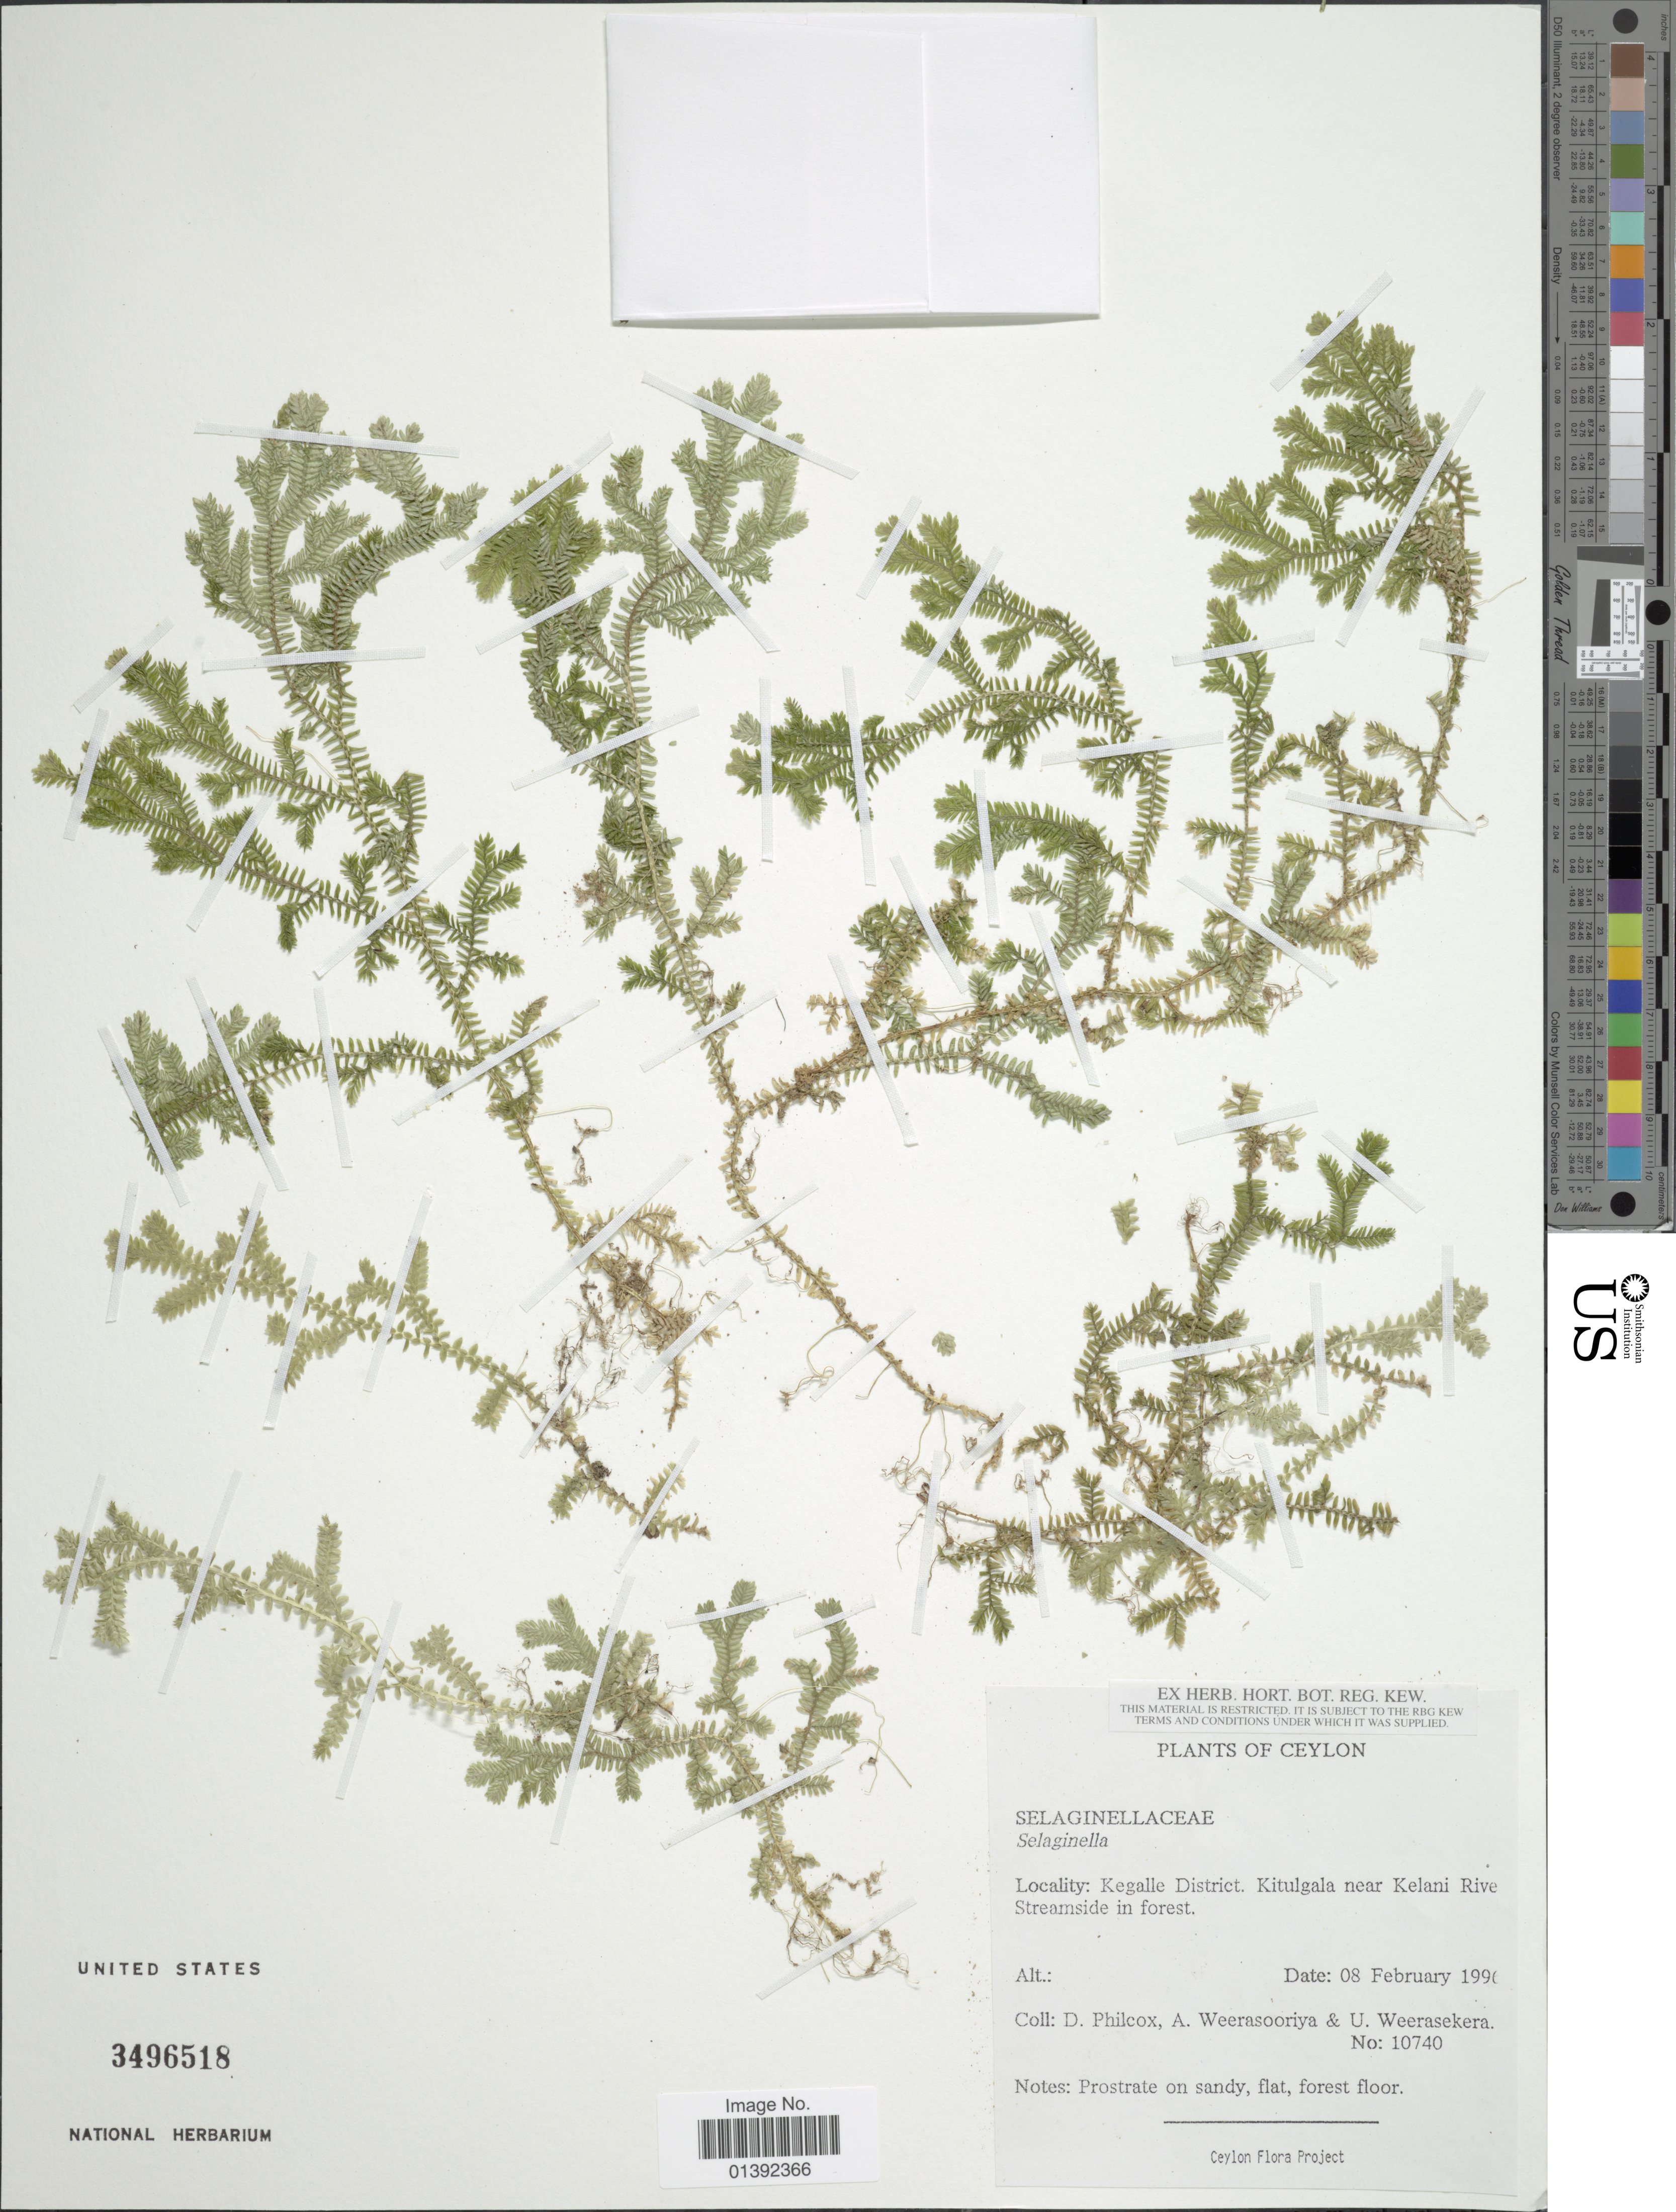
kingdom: Plantae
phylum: Tracheophyta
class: Lycopodiopsida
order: Selaginellales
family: Selaginellaceae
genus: Selaginella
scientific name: Selaginella sp.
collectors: D. Philcox, A. Weerasooriya & U. Weerasekera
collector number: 10740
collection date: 1990-02-08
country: Sri Lanka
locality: Ceylon, Kegalle District, Kitulgala near Kelani Rive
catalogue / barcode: US 3496518